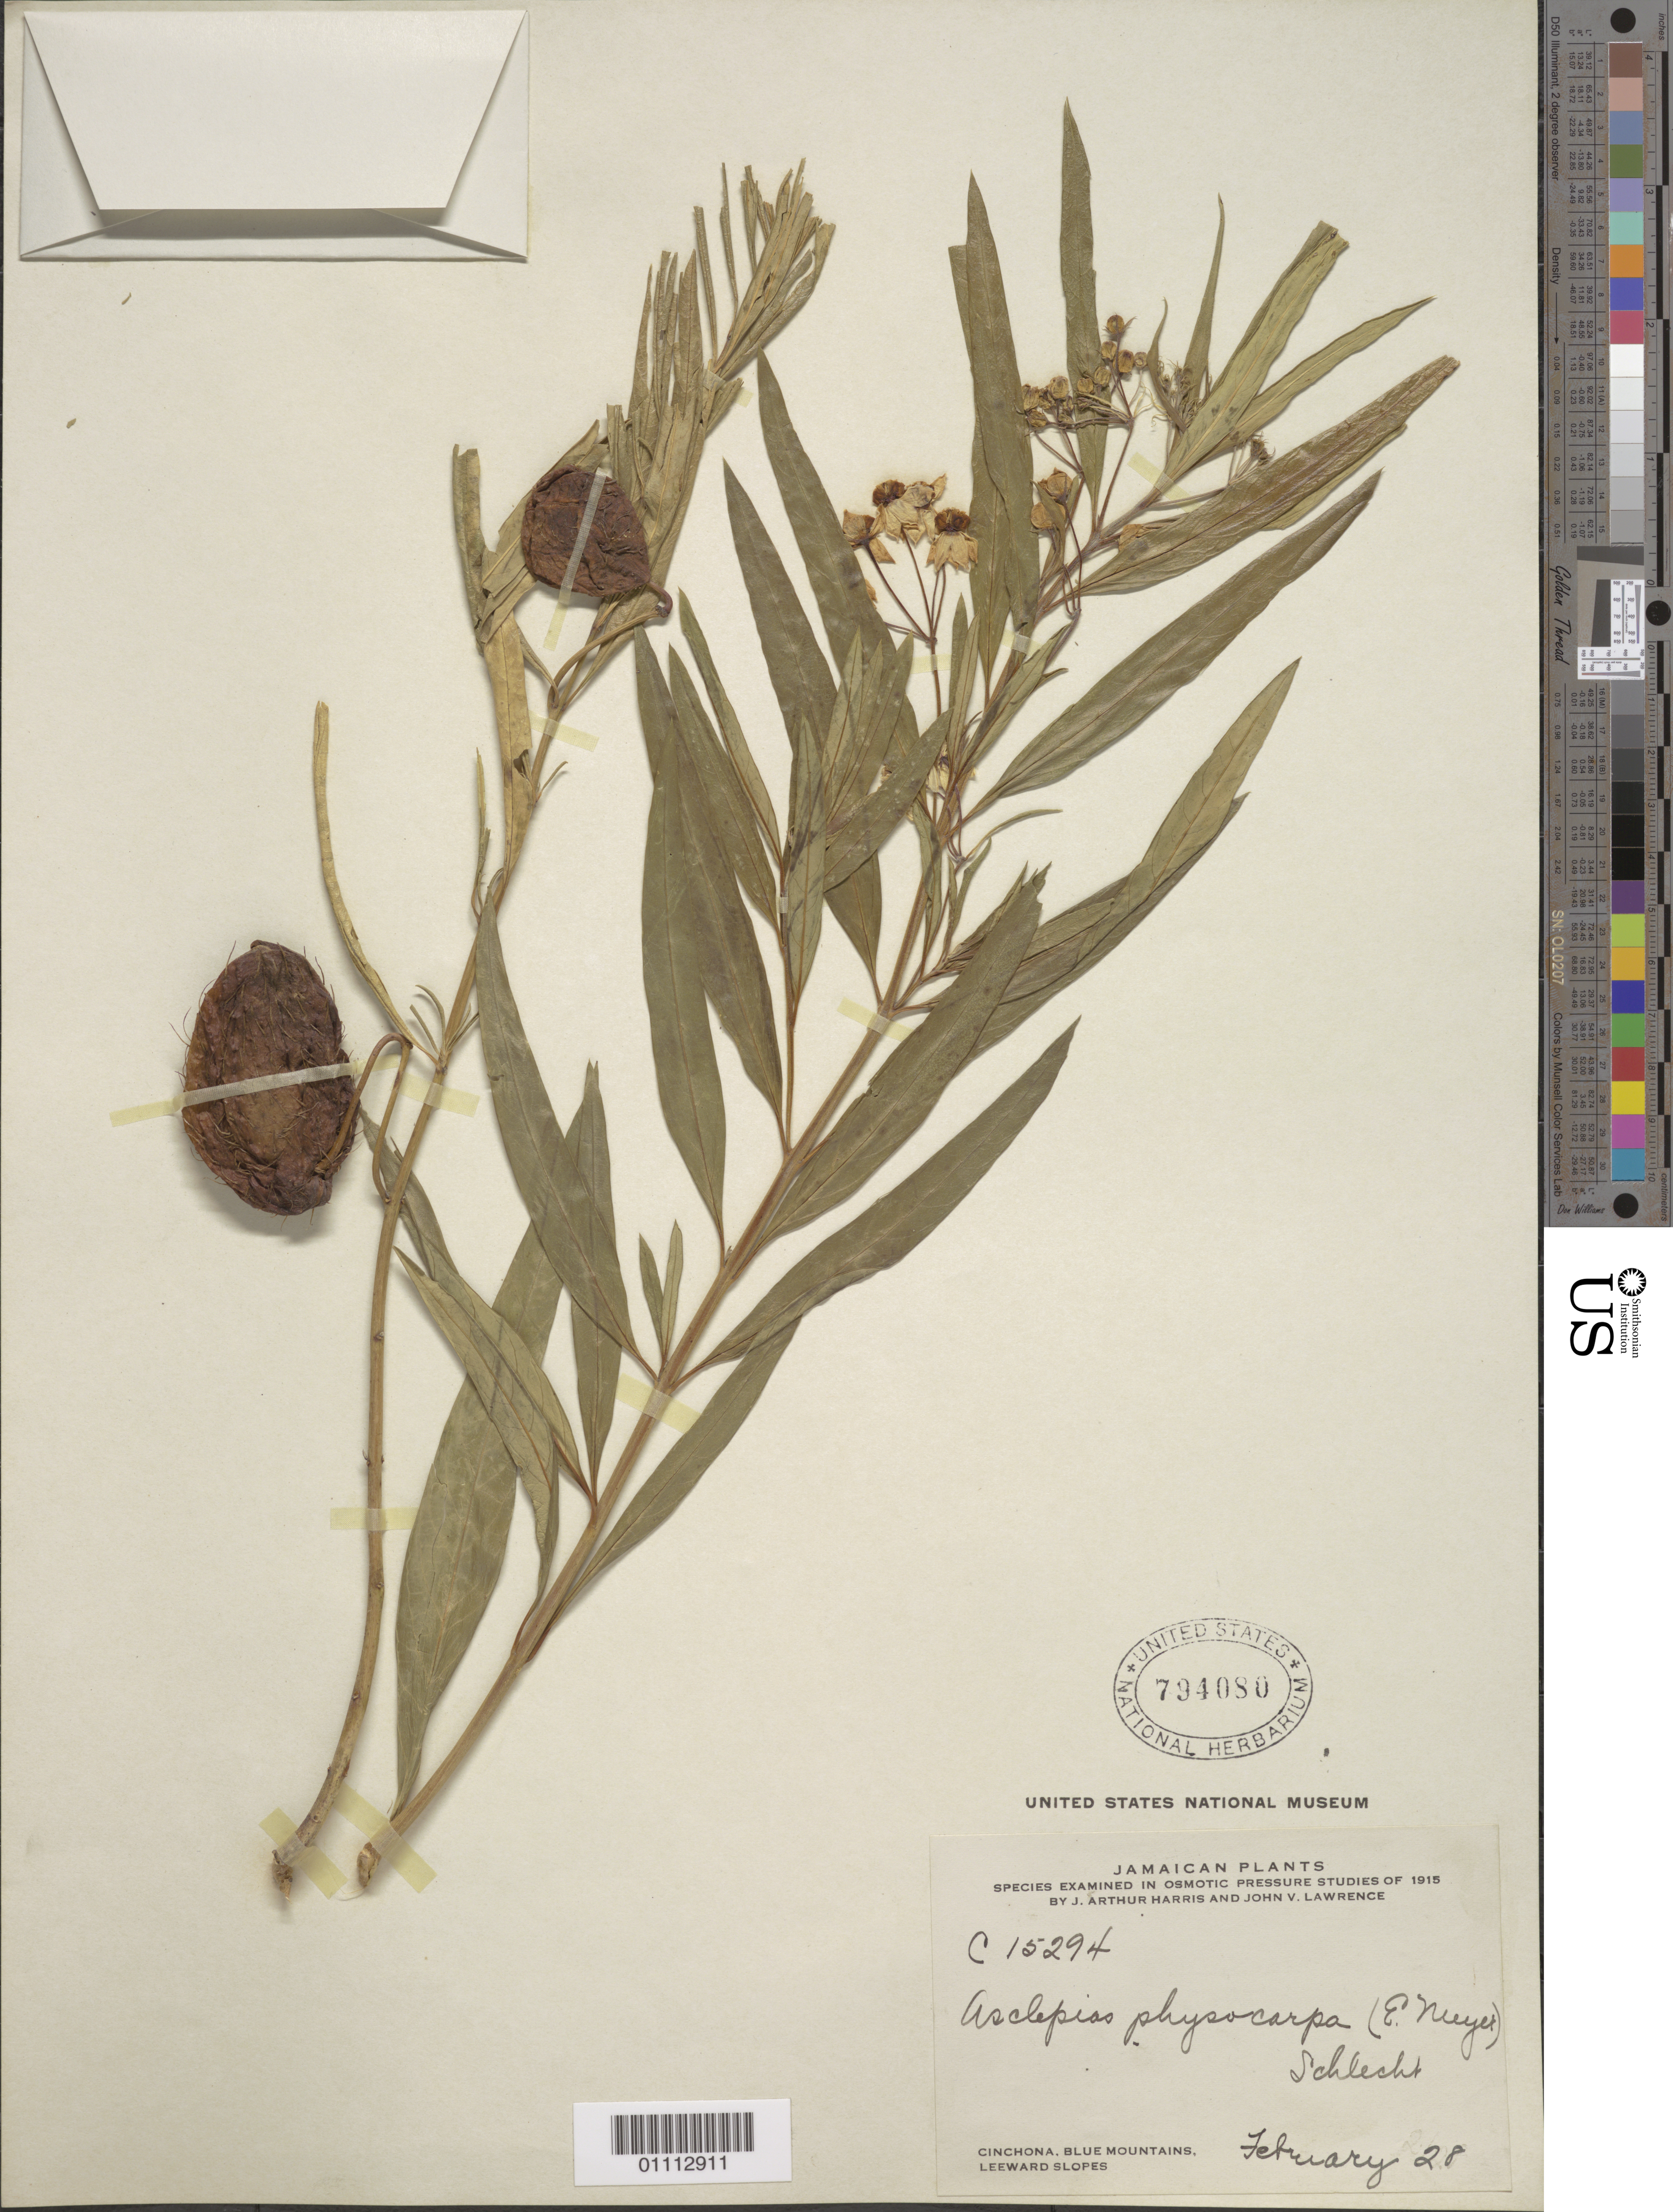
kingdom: Plantae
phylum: Tracheophyta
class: Magnoliopsida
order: Gentianales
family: Apocynaceae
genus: Asclepias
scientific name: Asclepias physocarpa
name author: (E. Mey.) Schltr.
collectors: A. Harris & J. Lawrence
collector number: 15294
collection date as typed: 28 Feb 1915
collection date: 1915-02-28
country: Jamaica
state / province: Saint Andrew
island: Jamaica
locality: Cinchona, Blue Mountains, Leeward Slopes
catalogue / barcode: US 794080